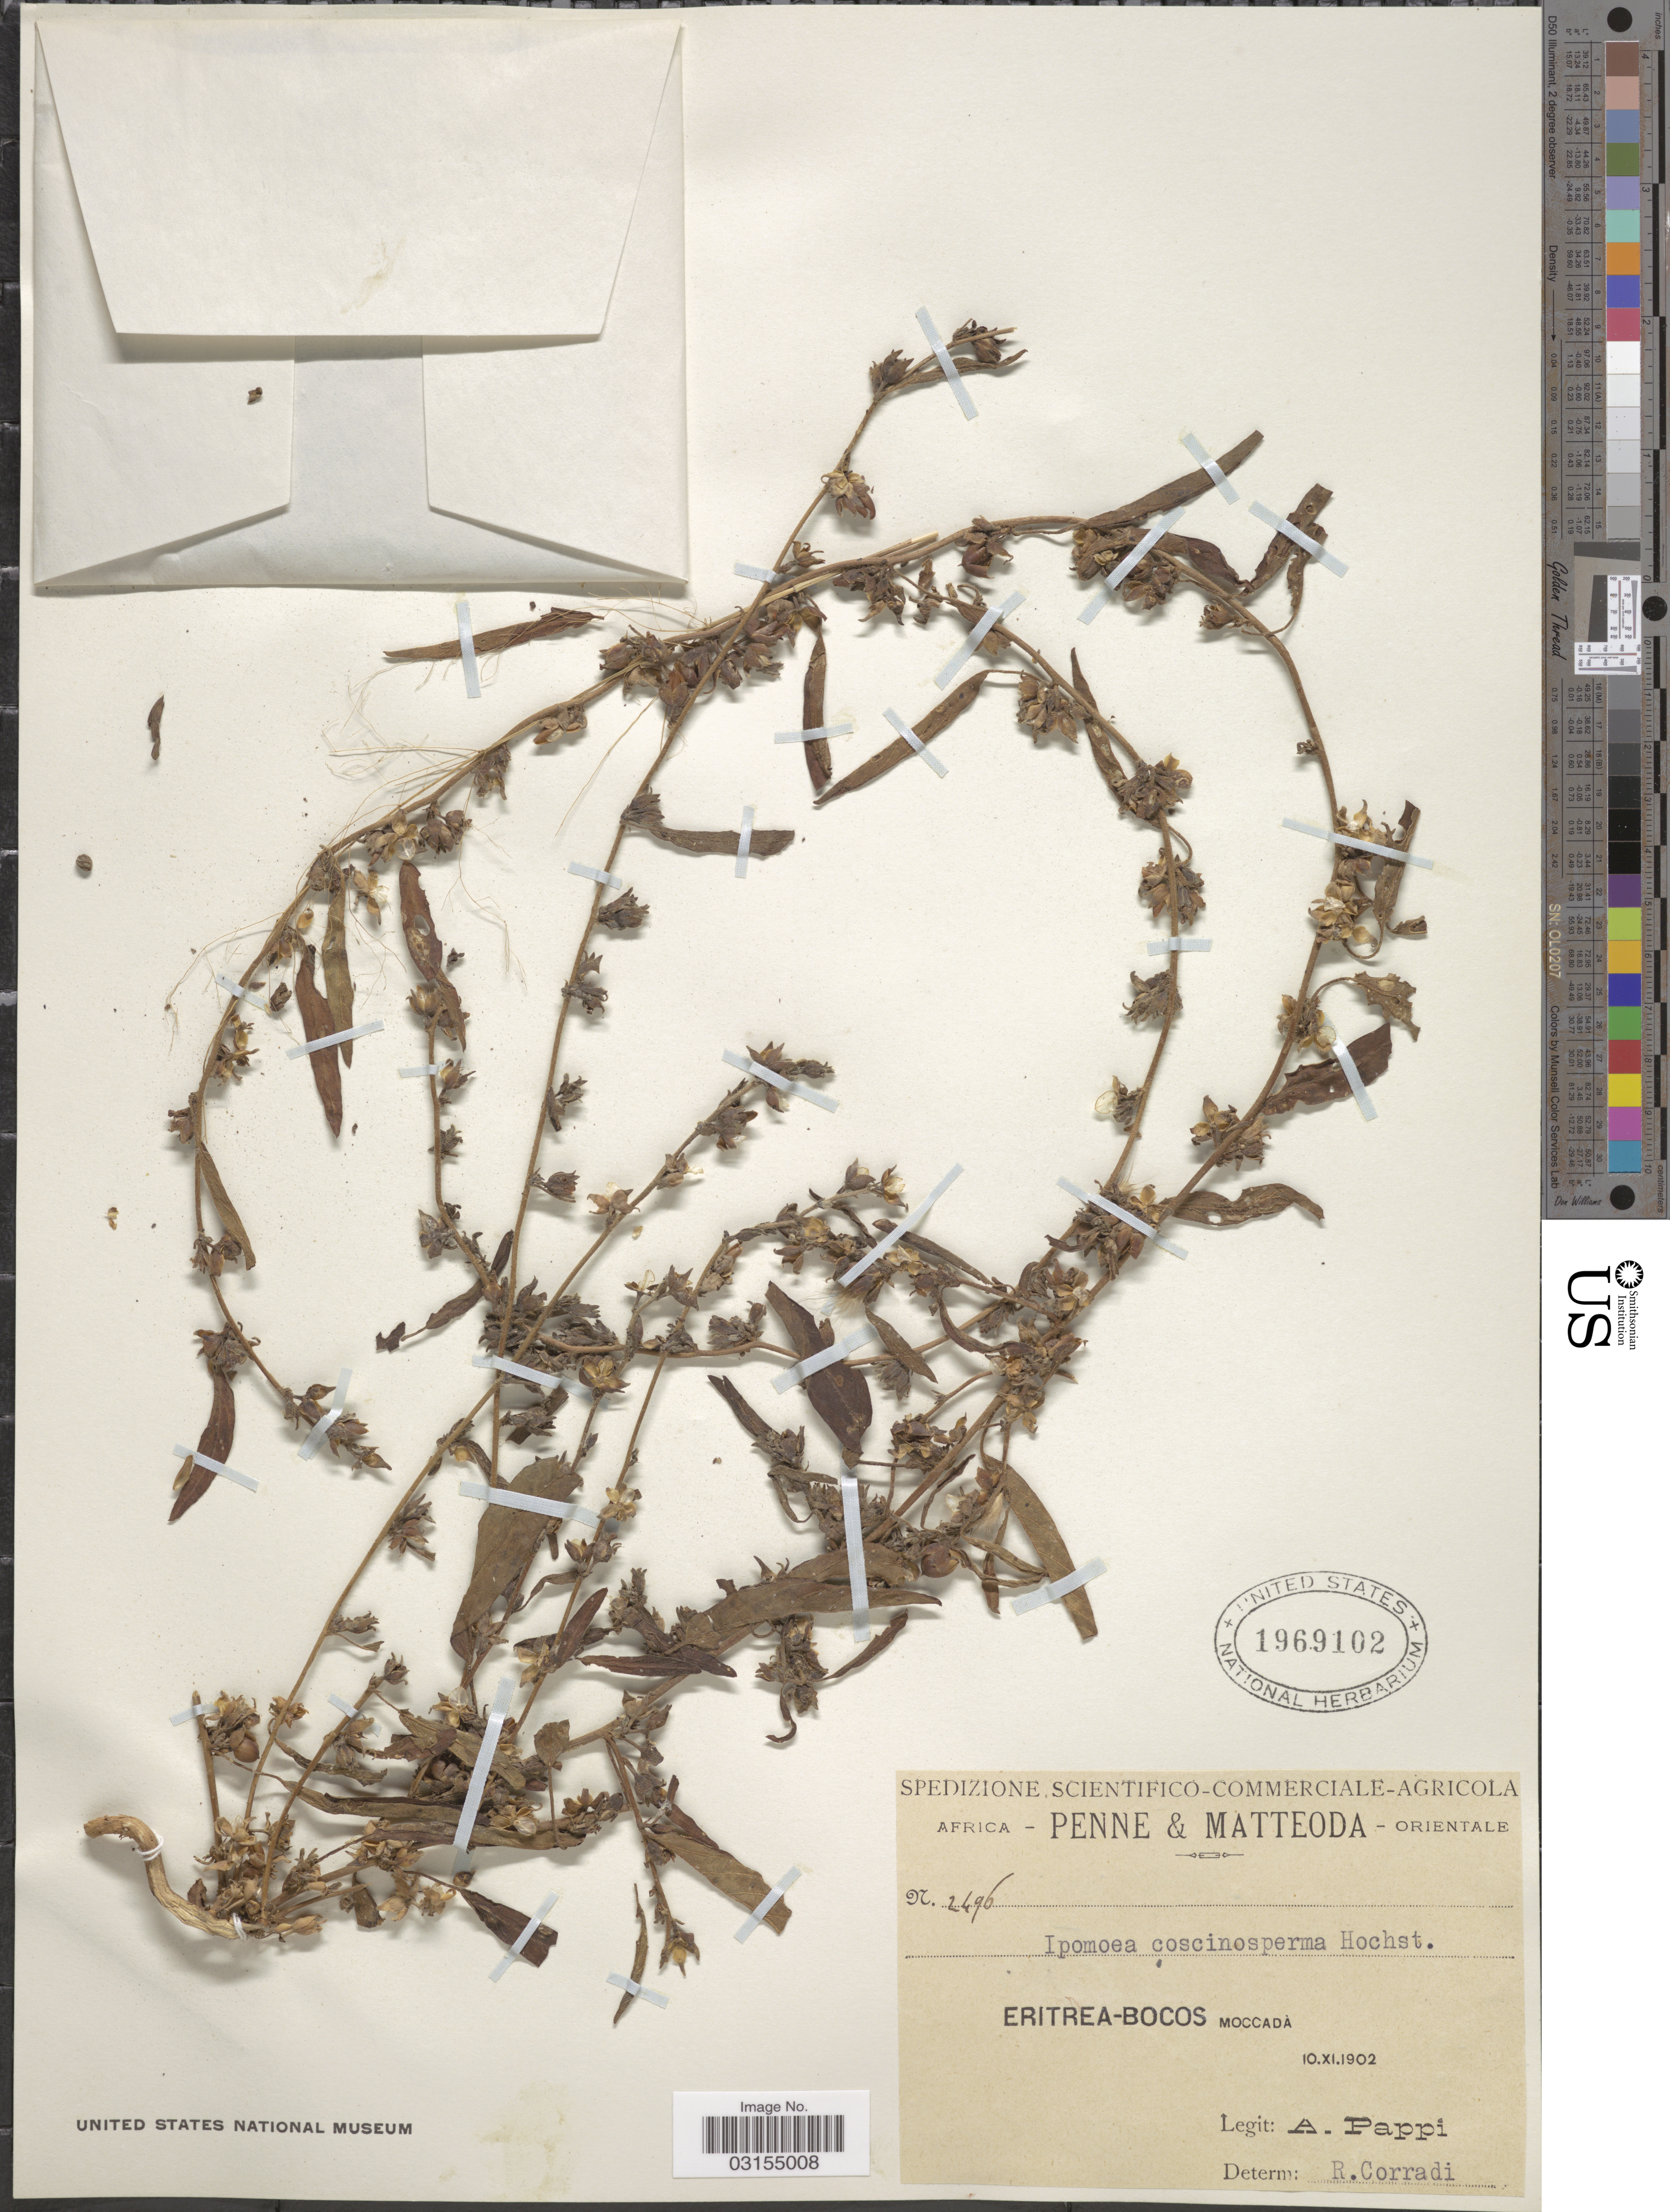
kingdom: Plantae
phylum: Tracheophyta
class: Magnoliopsida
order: Solanales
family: Convolvulaceae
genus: Ipomoea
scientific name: Ipomoea coscinosperma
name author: Hochst. ex Choisy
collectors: A. Pappi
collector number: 2496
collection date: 1902-11-10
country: Eritrea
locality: Eritrea - Bocos, Moccadà.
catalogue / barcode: US 1969102